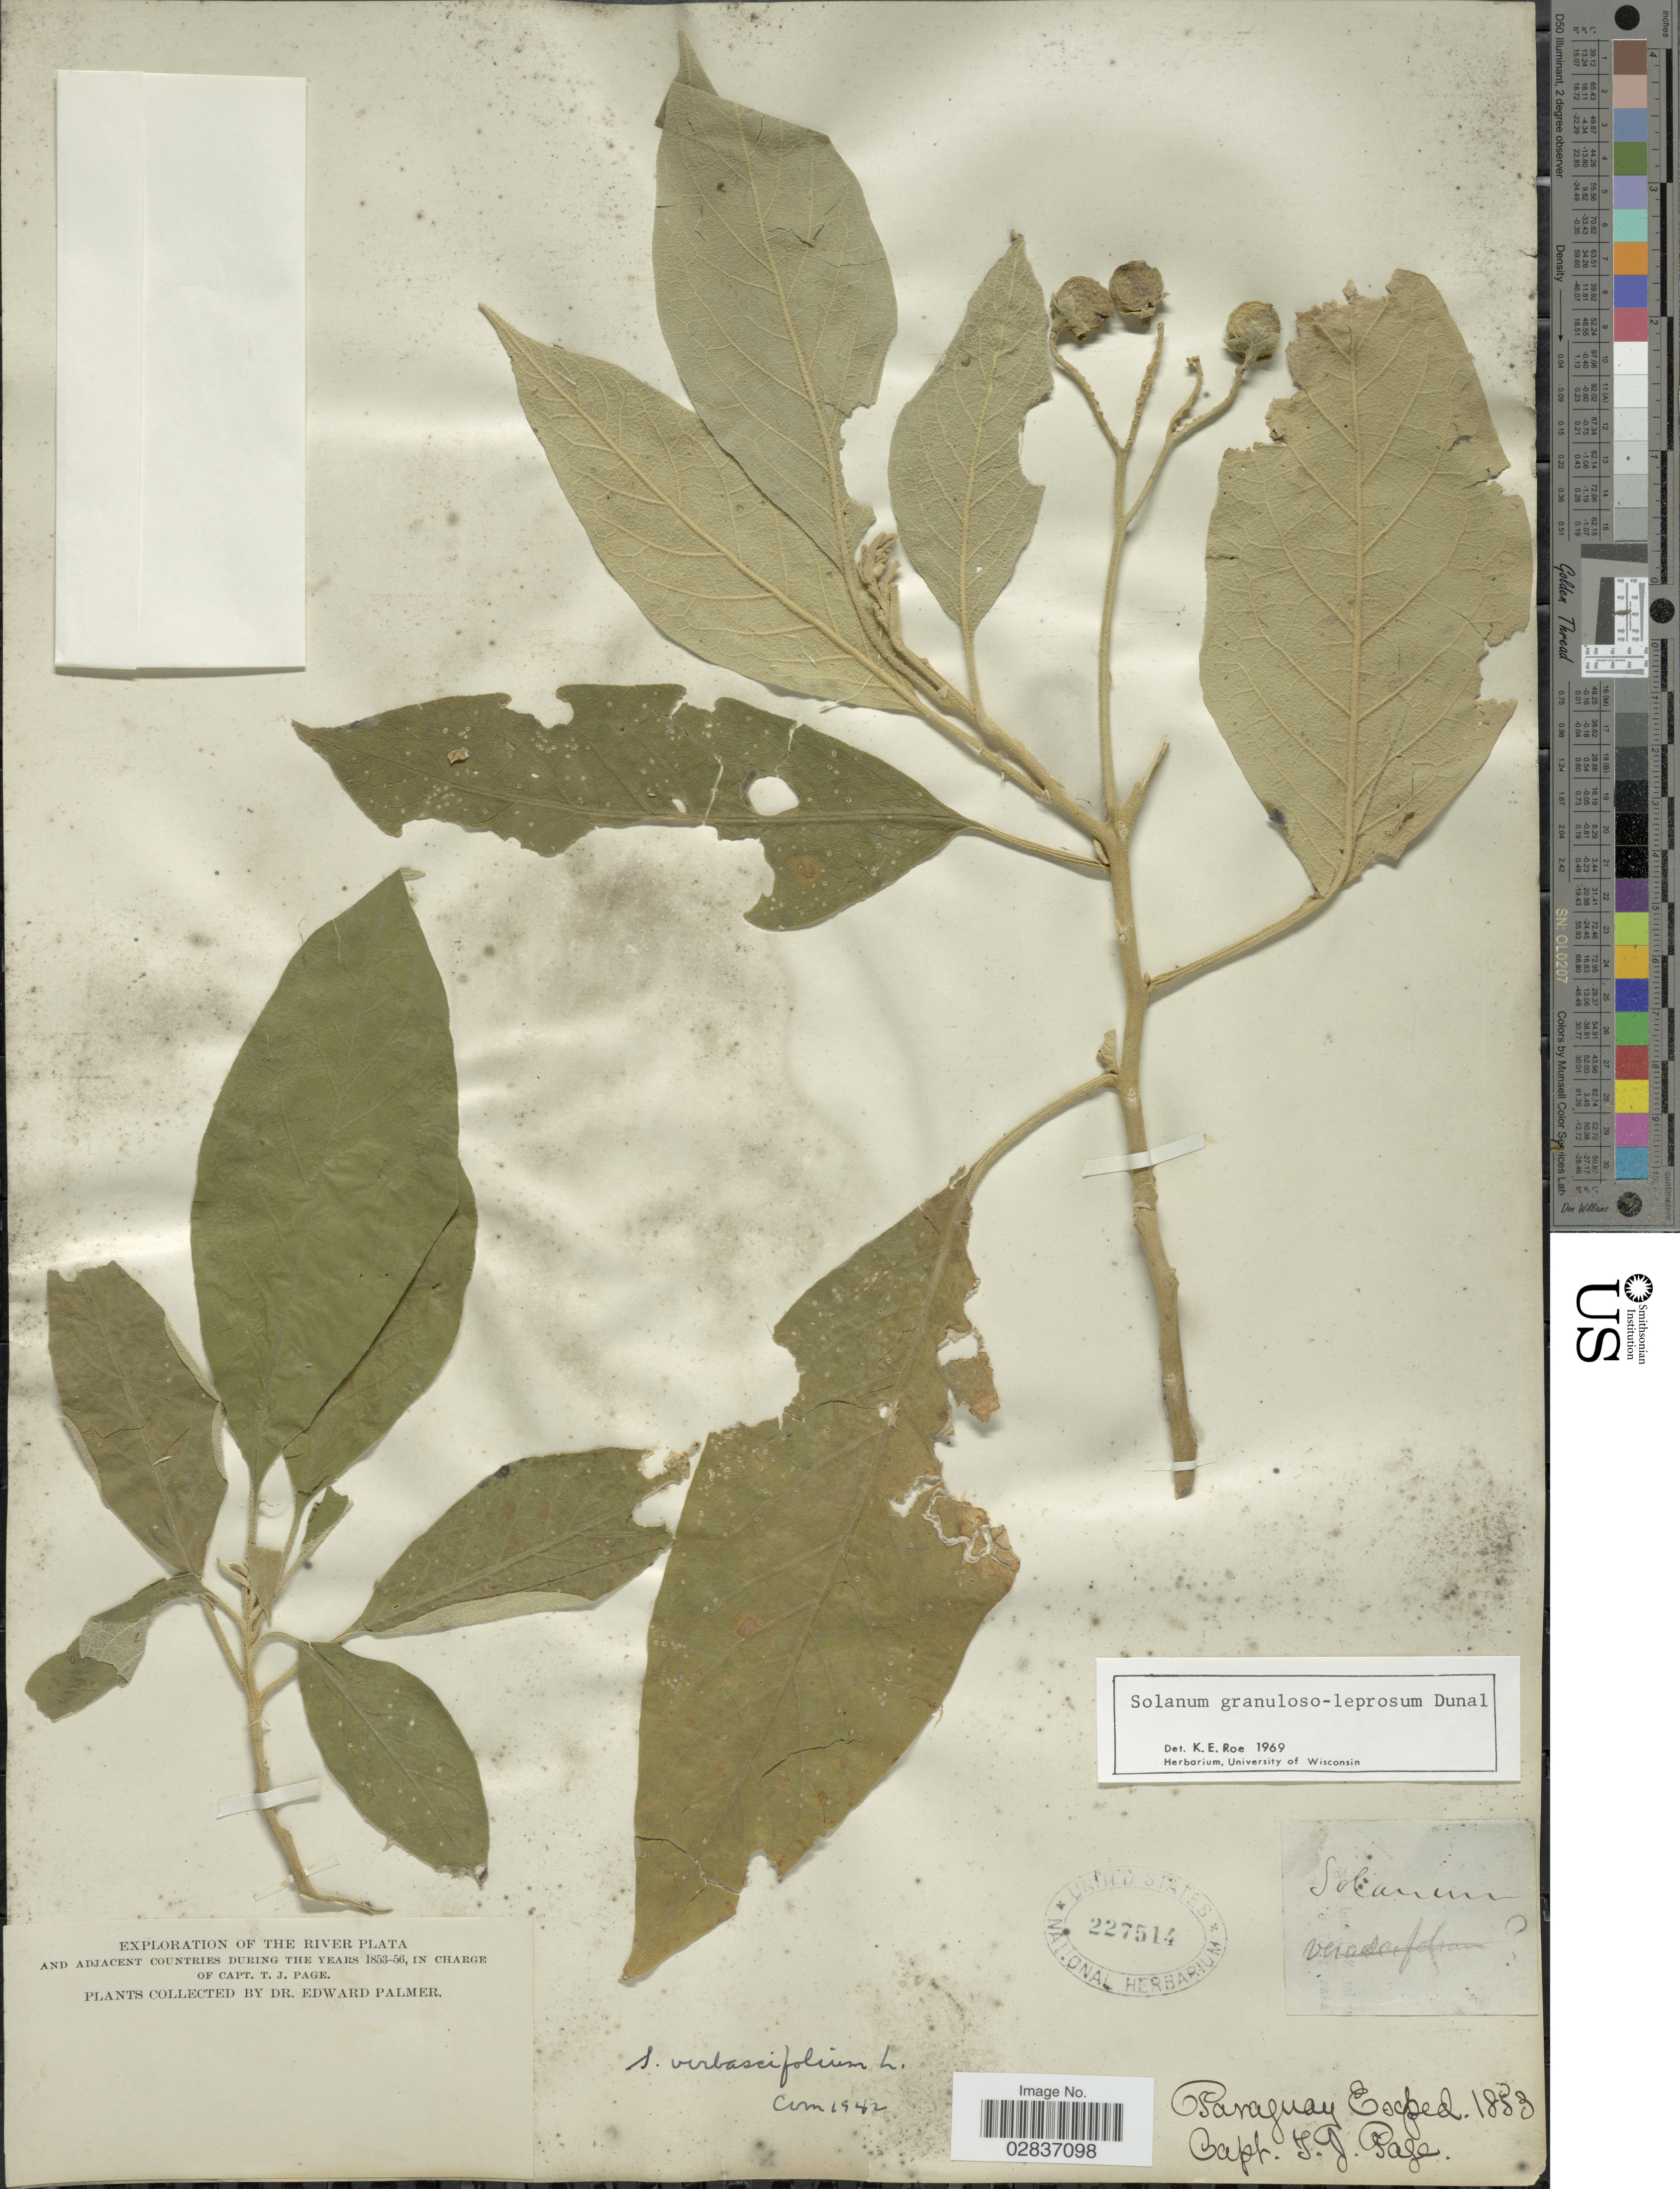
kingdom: Plantae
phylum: Tracheophyta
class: Magnoliopsida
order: Solanales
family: Solanaceae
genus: Solanum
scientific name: Solanum granuloso-leprosum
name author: Dunal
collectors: E. Palmer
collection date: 1853/1856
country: Paraguay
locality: The River Plata.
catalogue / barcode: US 227514